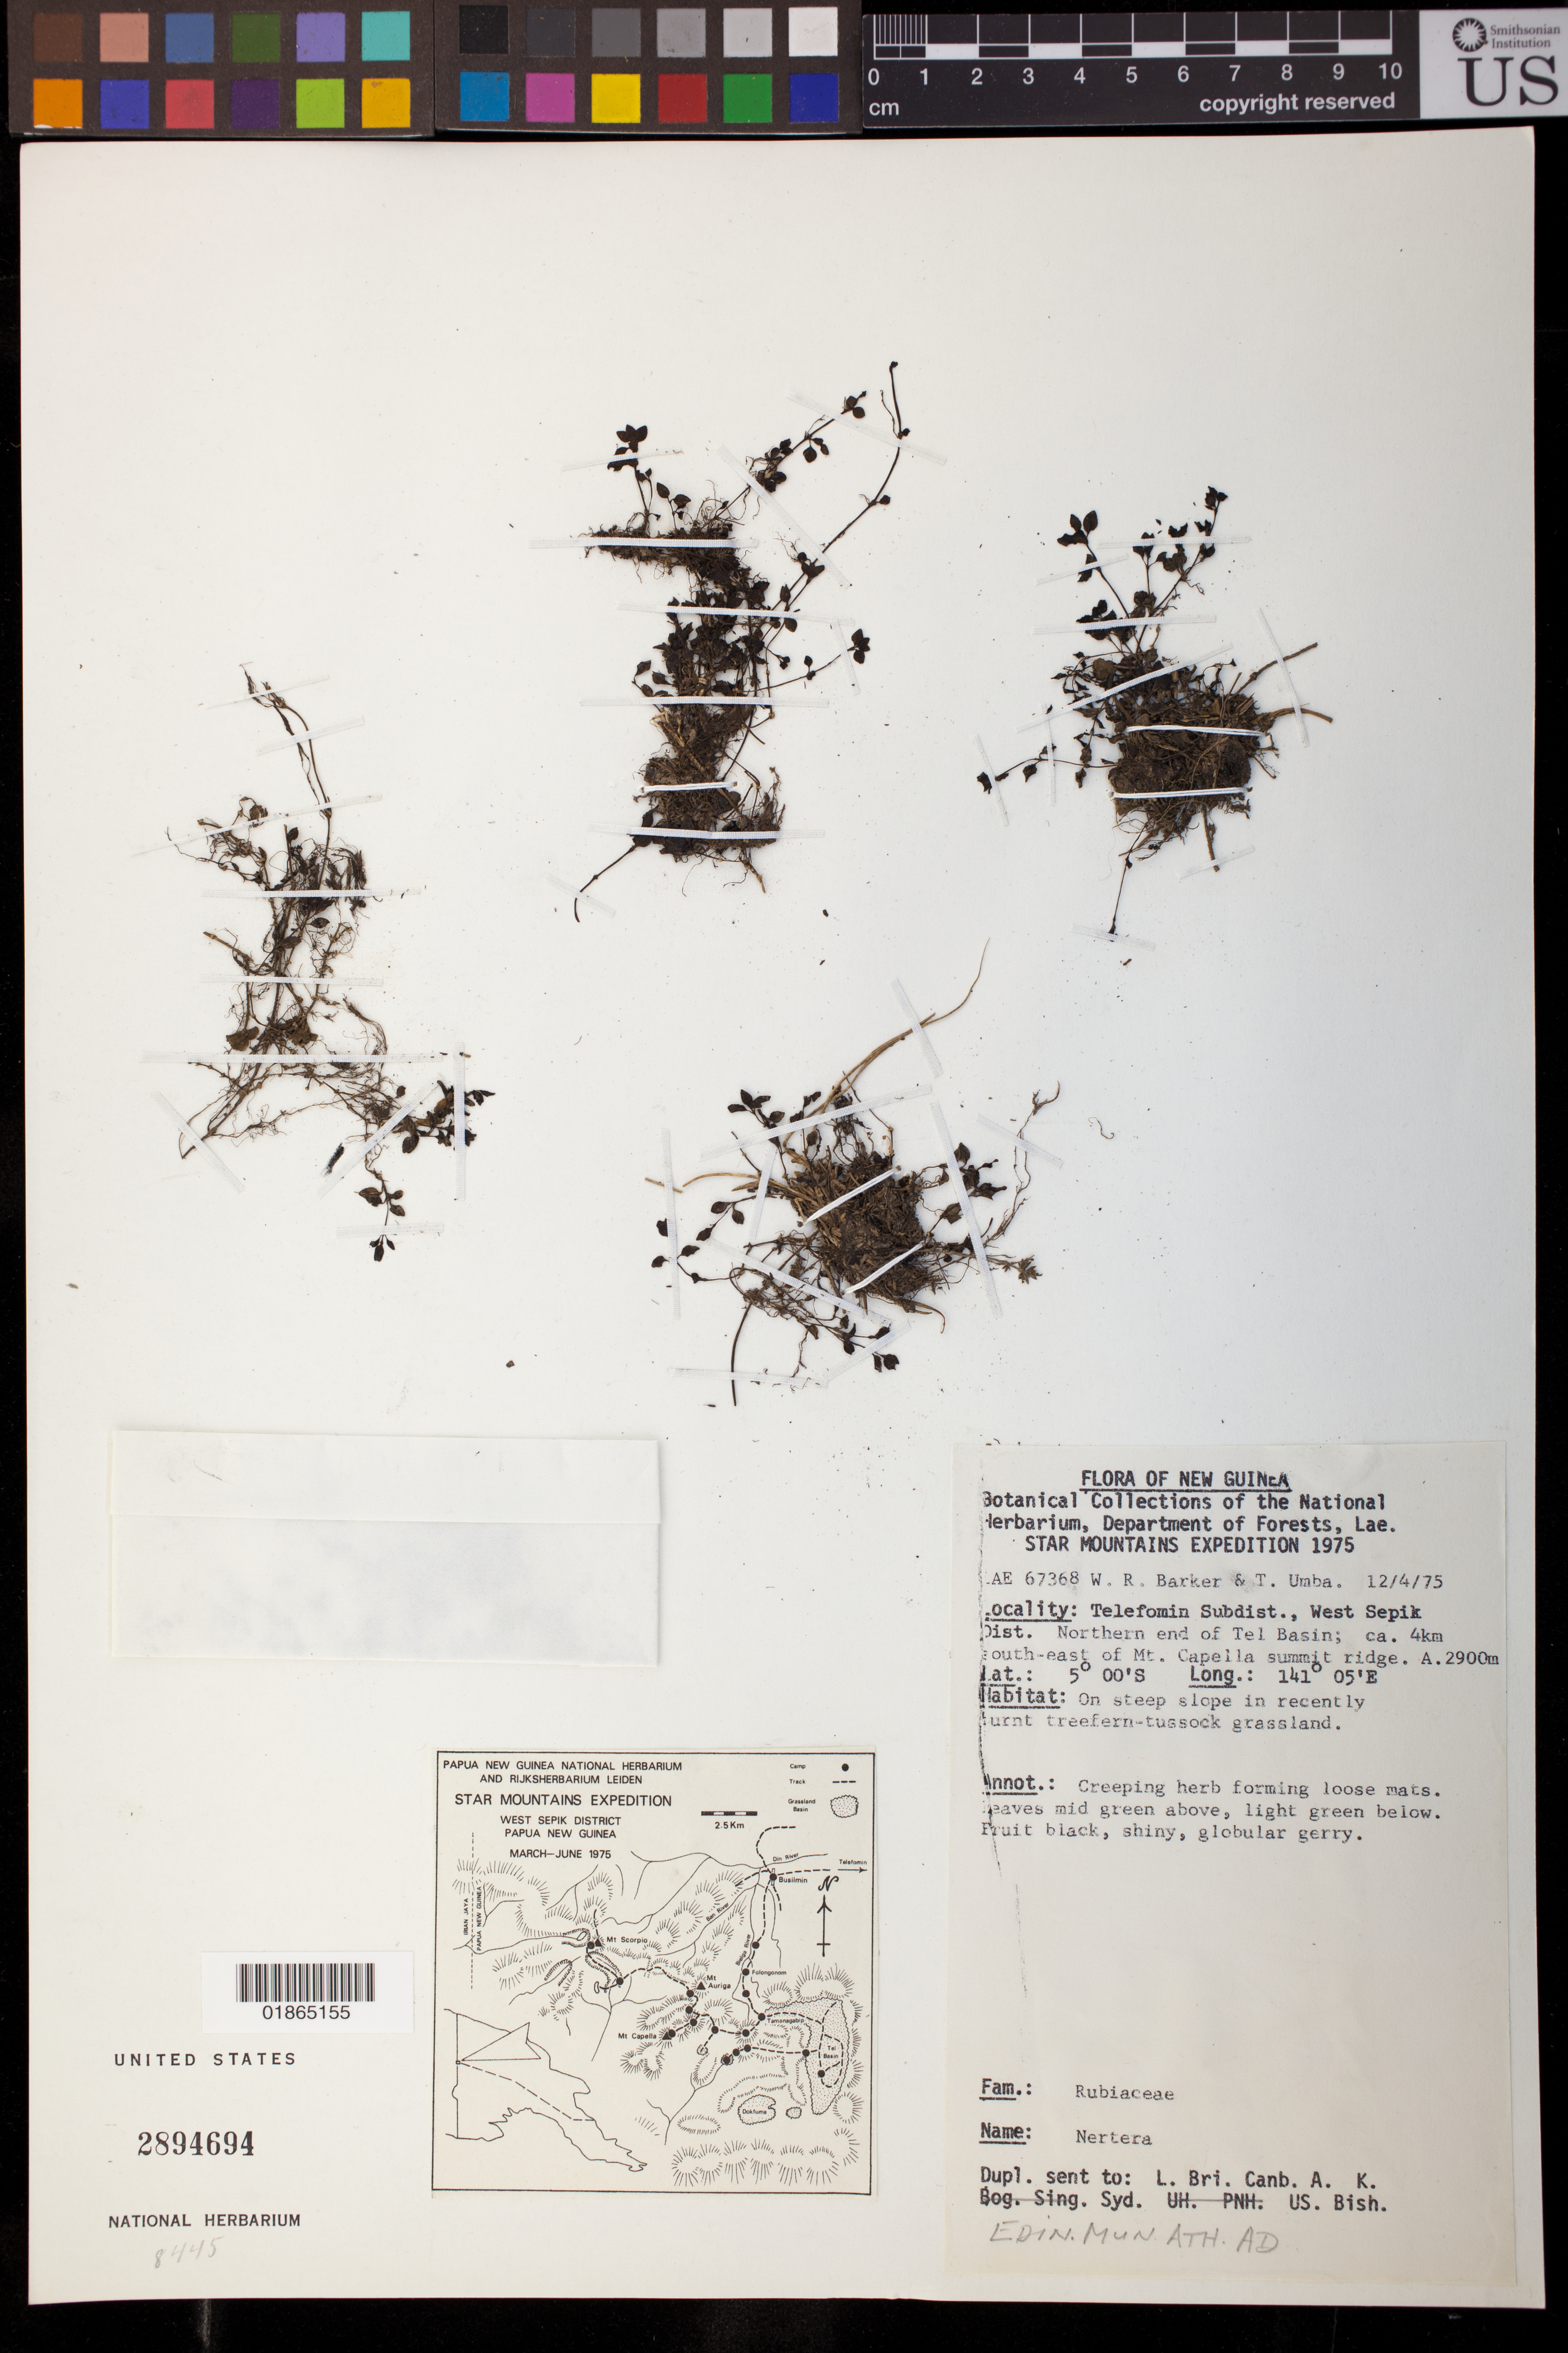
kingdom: Plantae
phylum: Tracheophyta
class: Magnoliopsida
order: Gentianales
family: Rubiaceae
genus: Nertera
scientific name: Nertera sp.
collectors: W. R. Barker & T. Umba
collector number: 67368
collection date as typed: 12 Apr 1975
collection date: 1975-04-12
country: Papua New Guinea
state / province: Sandaun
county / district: Telefomin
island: New Guinea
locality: Telefomin subdist., West Sepik Dist. Northern end of Tel Basin; ca. 4 km south-east of Mt. Capella summit ridge. [West Sepik Province = Sandaun Province]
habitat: On steep slope in recently burnt treefern-tussock grassland.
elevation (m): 2900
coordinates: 5 00 S, 141 05 E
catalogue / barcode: US 2894694